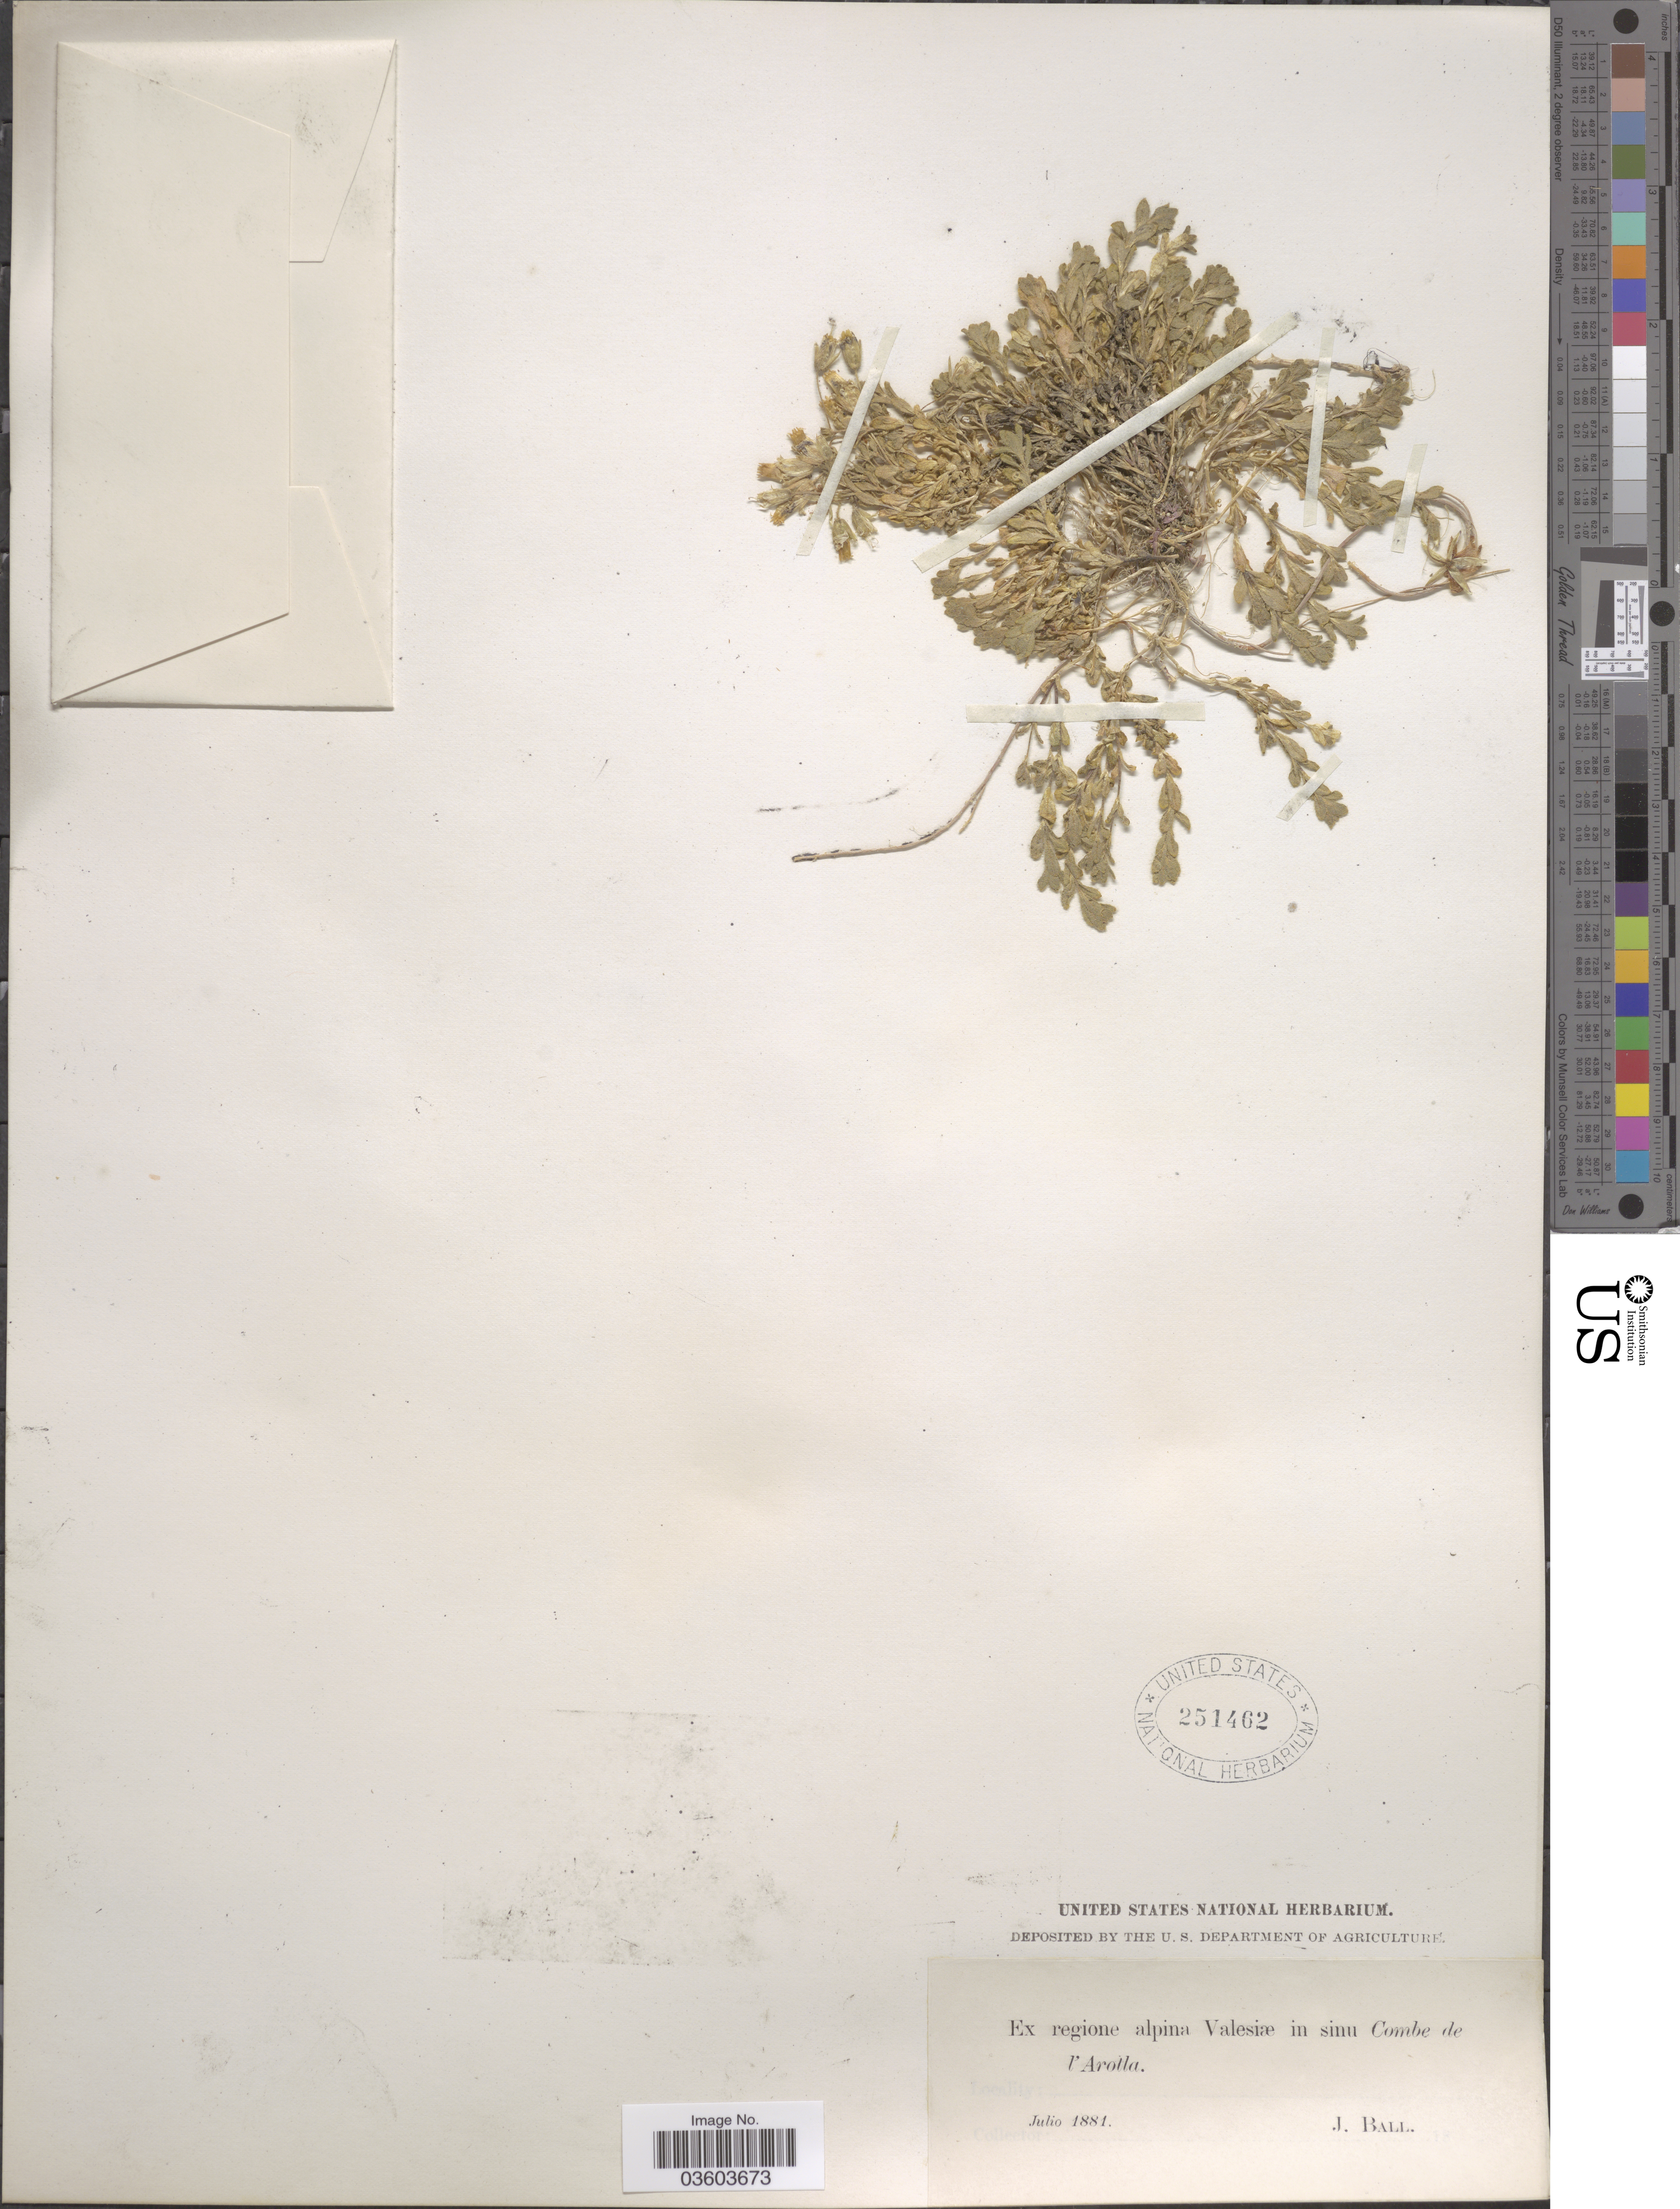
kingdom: Plantae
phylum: Tracheophyta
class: Magnoliopsida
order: Caryophyllales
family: Caryophyllaceae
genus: Cerastium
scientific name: Cerastium sp.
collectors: J. Ball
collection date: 1881-07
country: Switzerland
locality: Ex regione alpine Valesiæ in sinu Combe de l'Arotla.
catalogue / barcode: US 251462